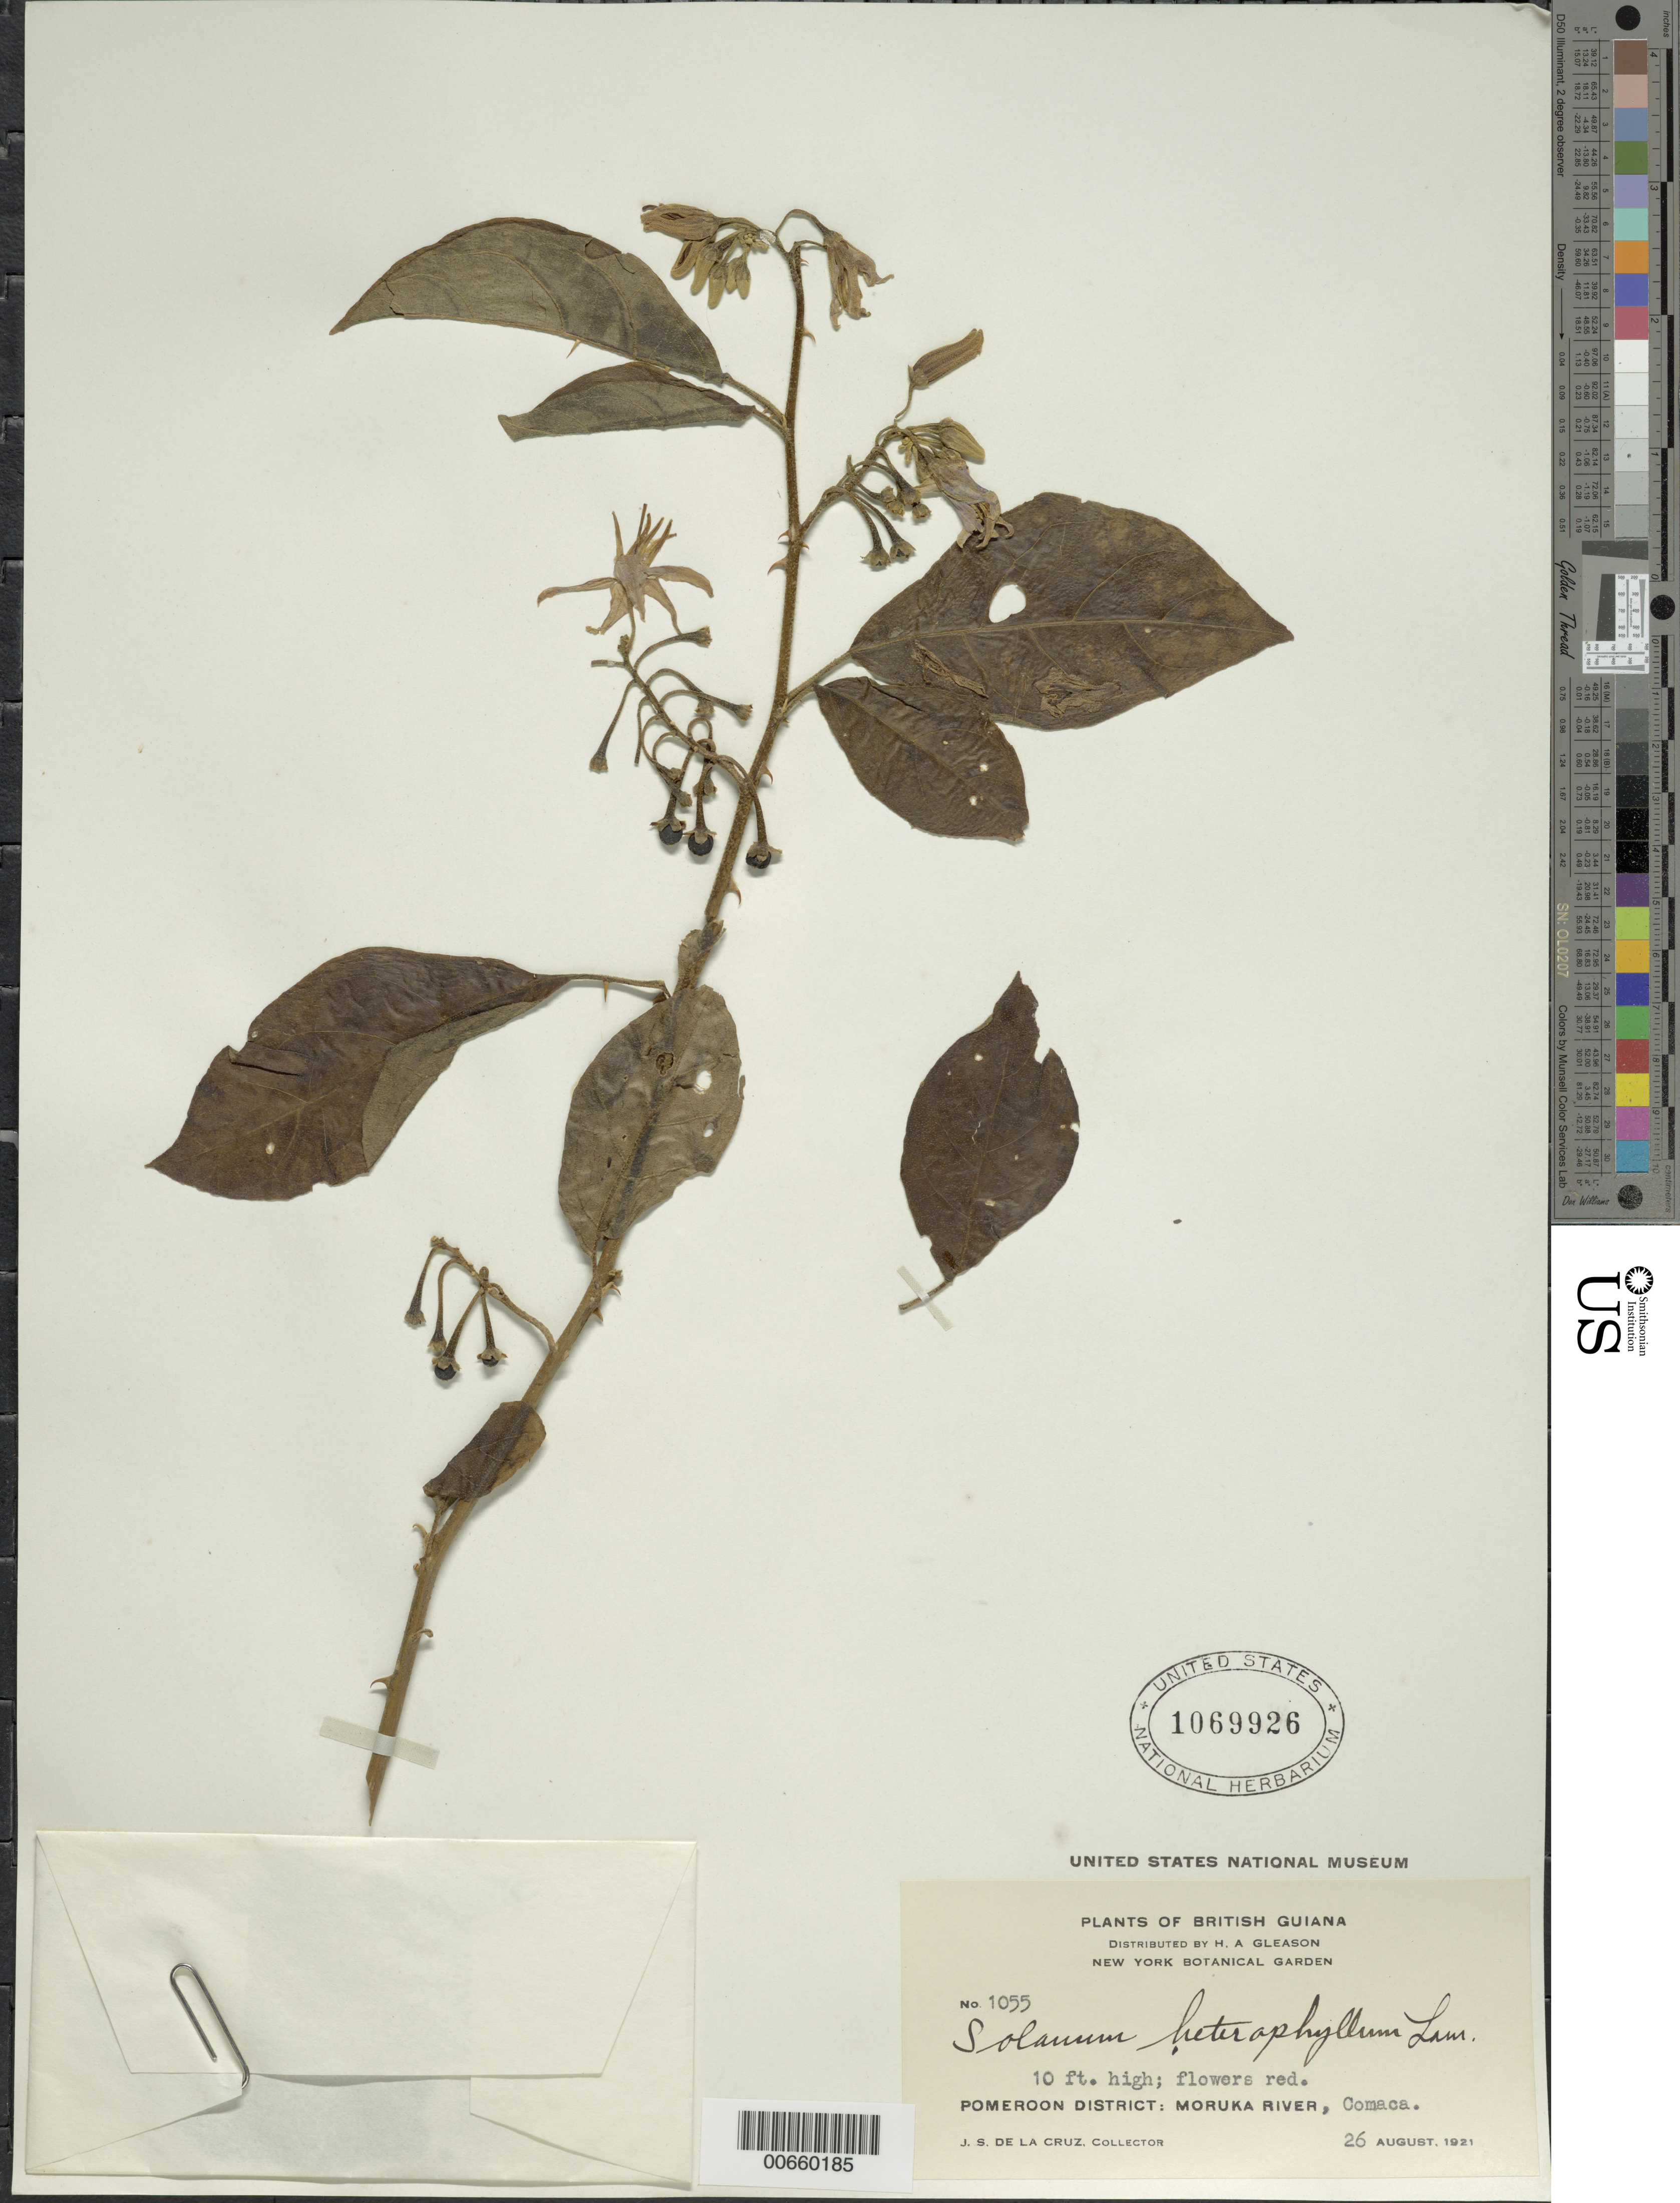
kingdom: Plantae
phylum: Tracheophyta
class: Magnoliopsida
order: Solanales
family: Solanaceae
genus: Solanum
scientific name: Solanum heterophyllum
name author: Lam.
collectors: J. S. de la Cruz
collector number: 1055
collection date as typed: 8 Aug 1921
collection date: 1921-08-08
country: Guyana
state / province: Barima-Waini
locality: Comaca, Moruka R., Pomeroon Dist.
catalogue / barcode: US 1069926